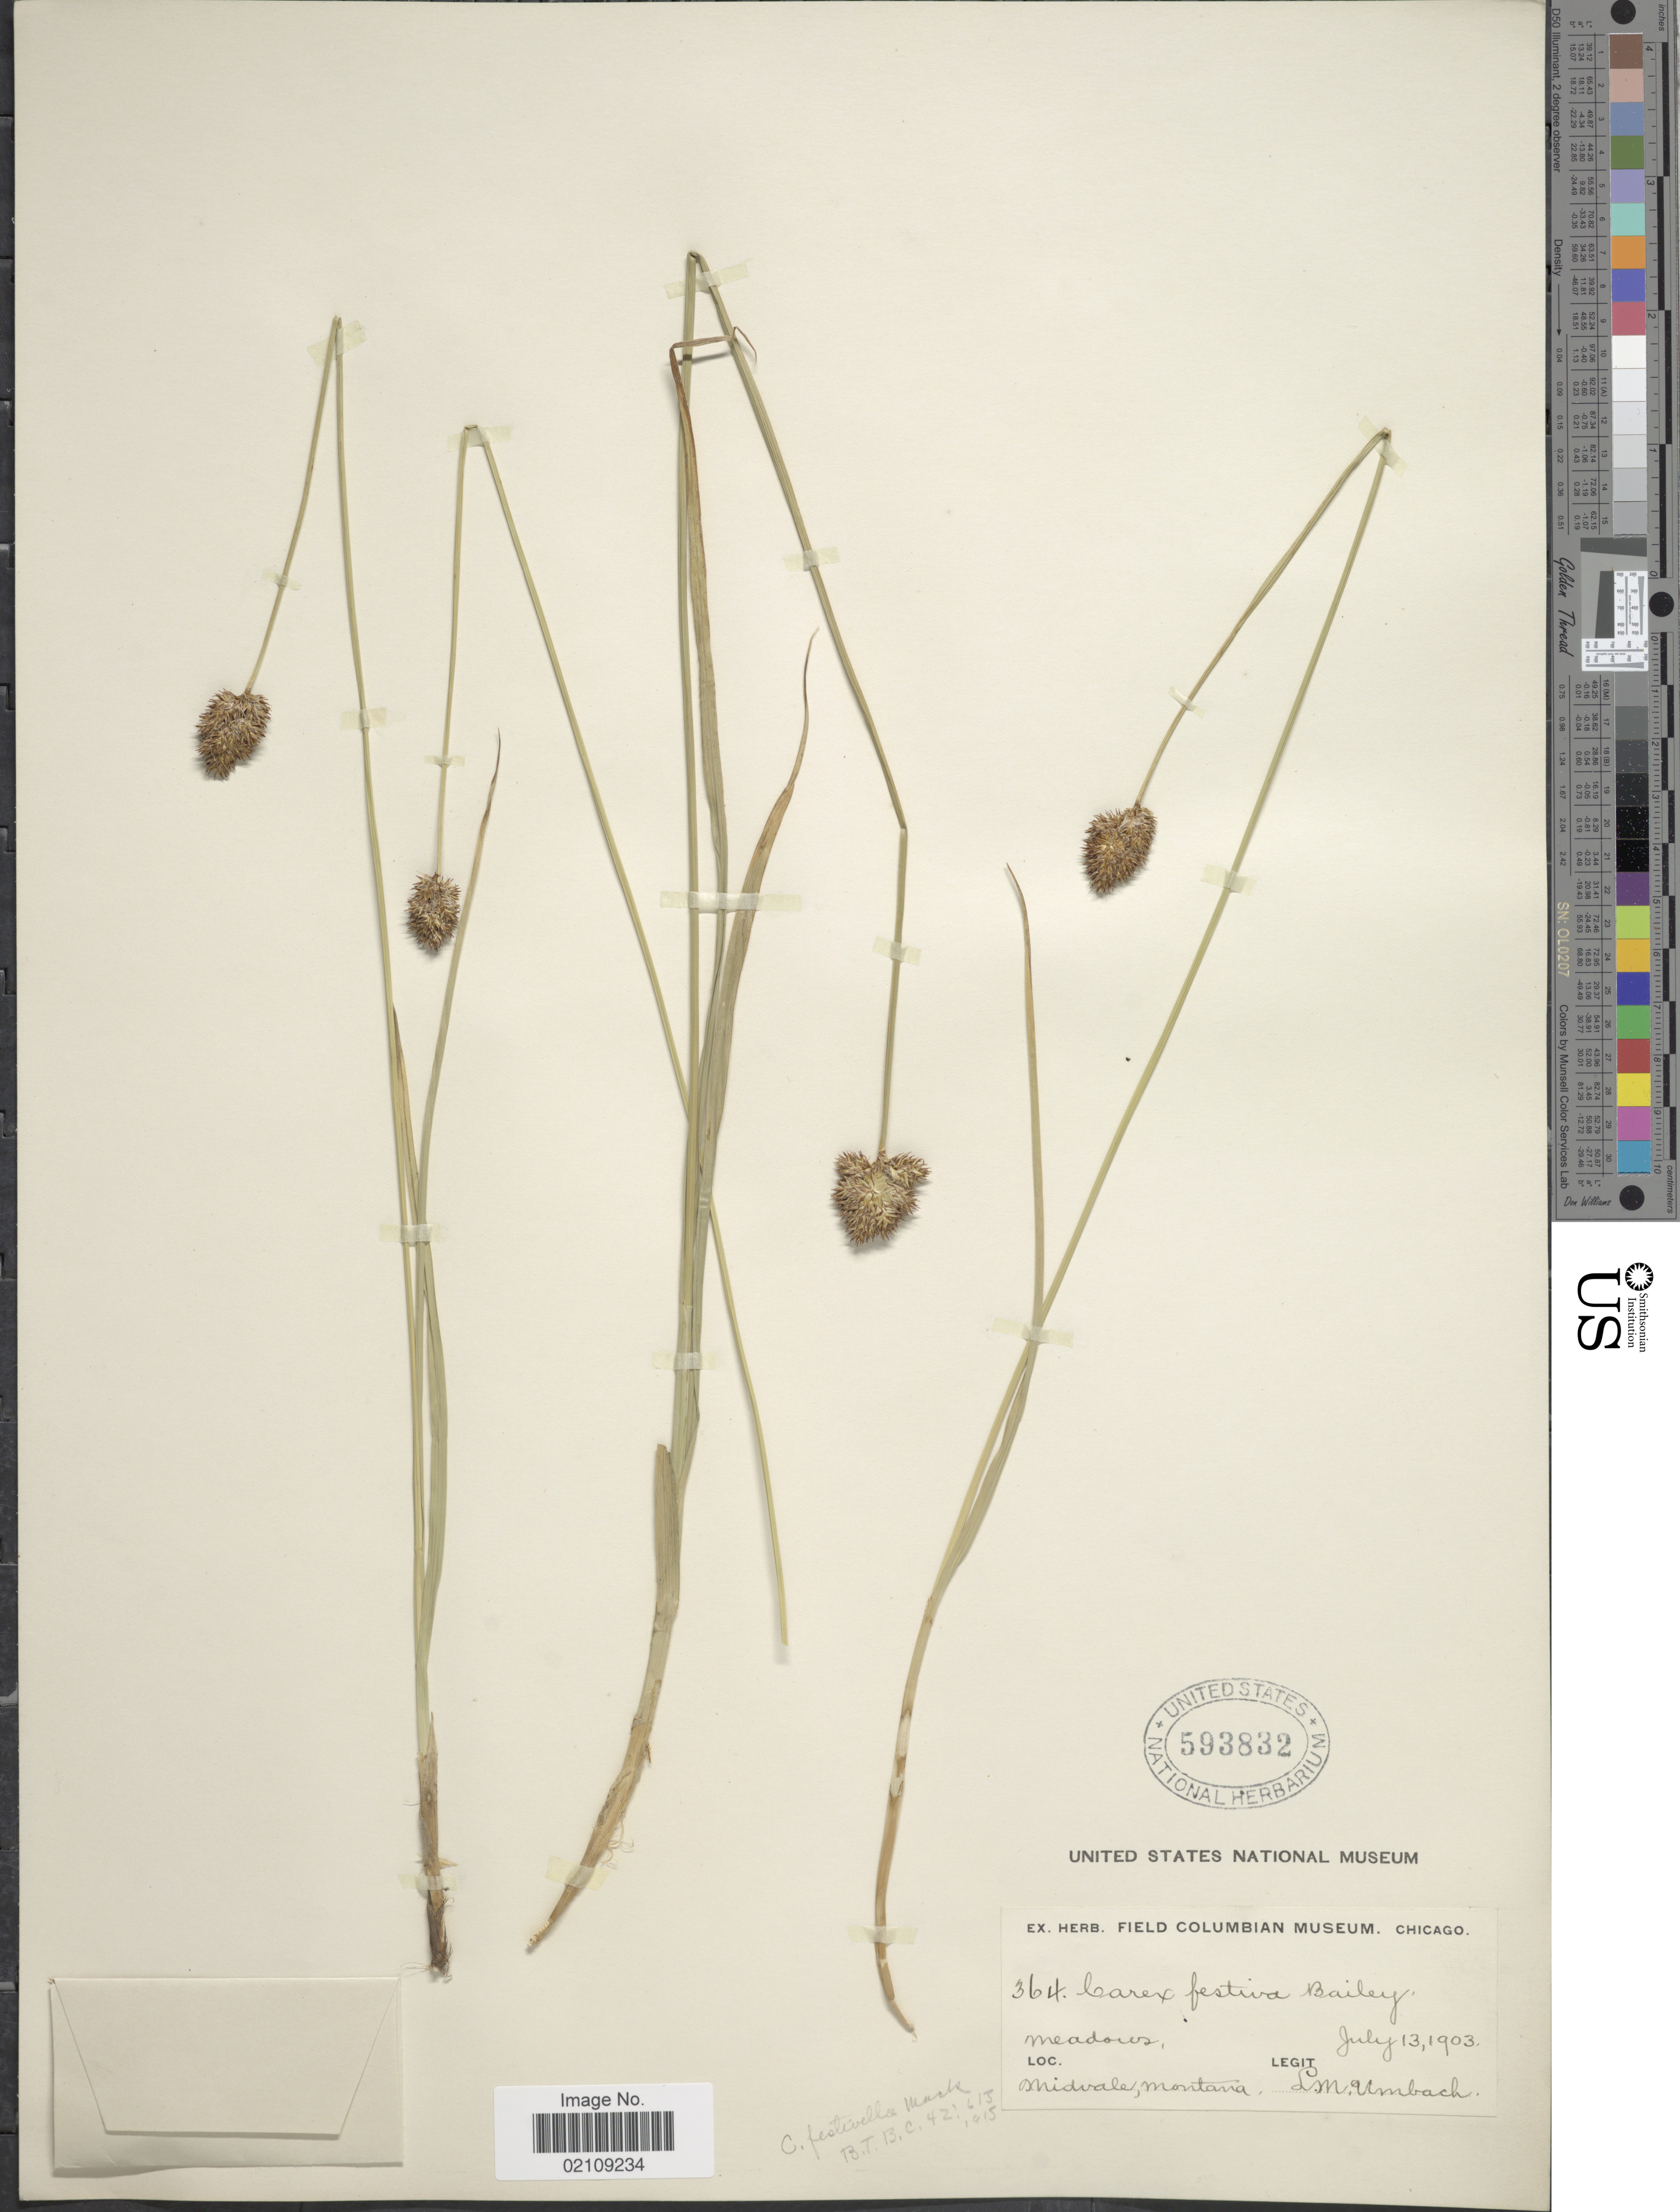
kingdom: Plantae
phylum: Tracheophyta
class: Liliopsida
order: Poales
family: Cyperaceae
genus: Carex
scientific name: Carex microptera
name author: Mack.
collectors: L. M. Umbach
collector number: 364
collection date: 1903-07-13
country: United States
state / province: Montana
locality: Meadows, Midvale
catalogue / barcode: US 593832